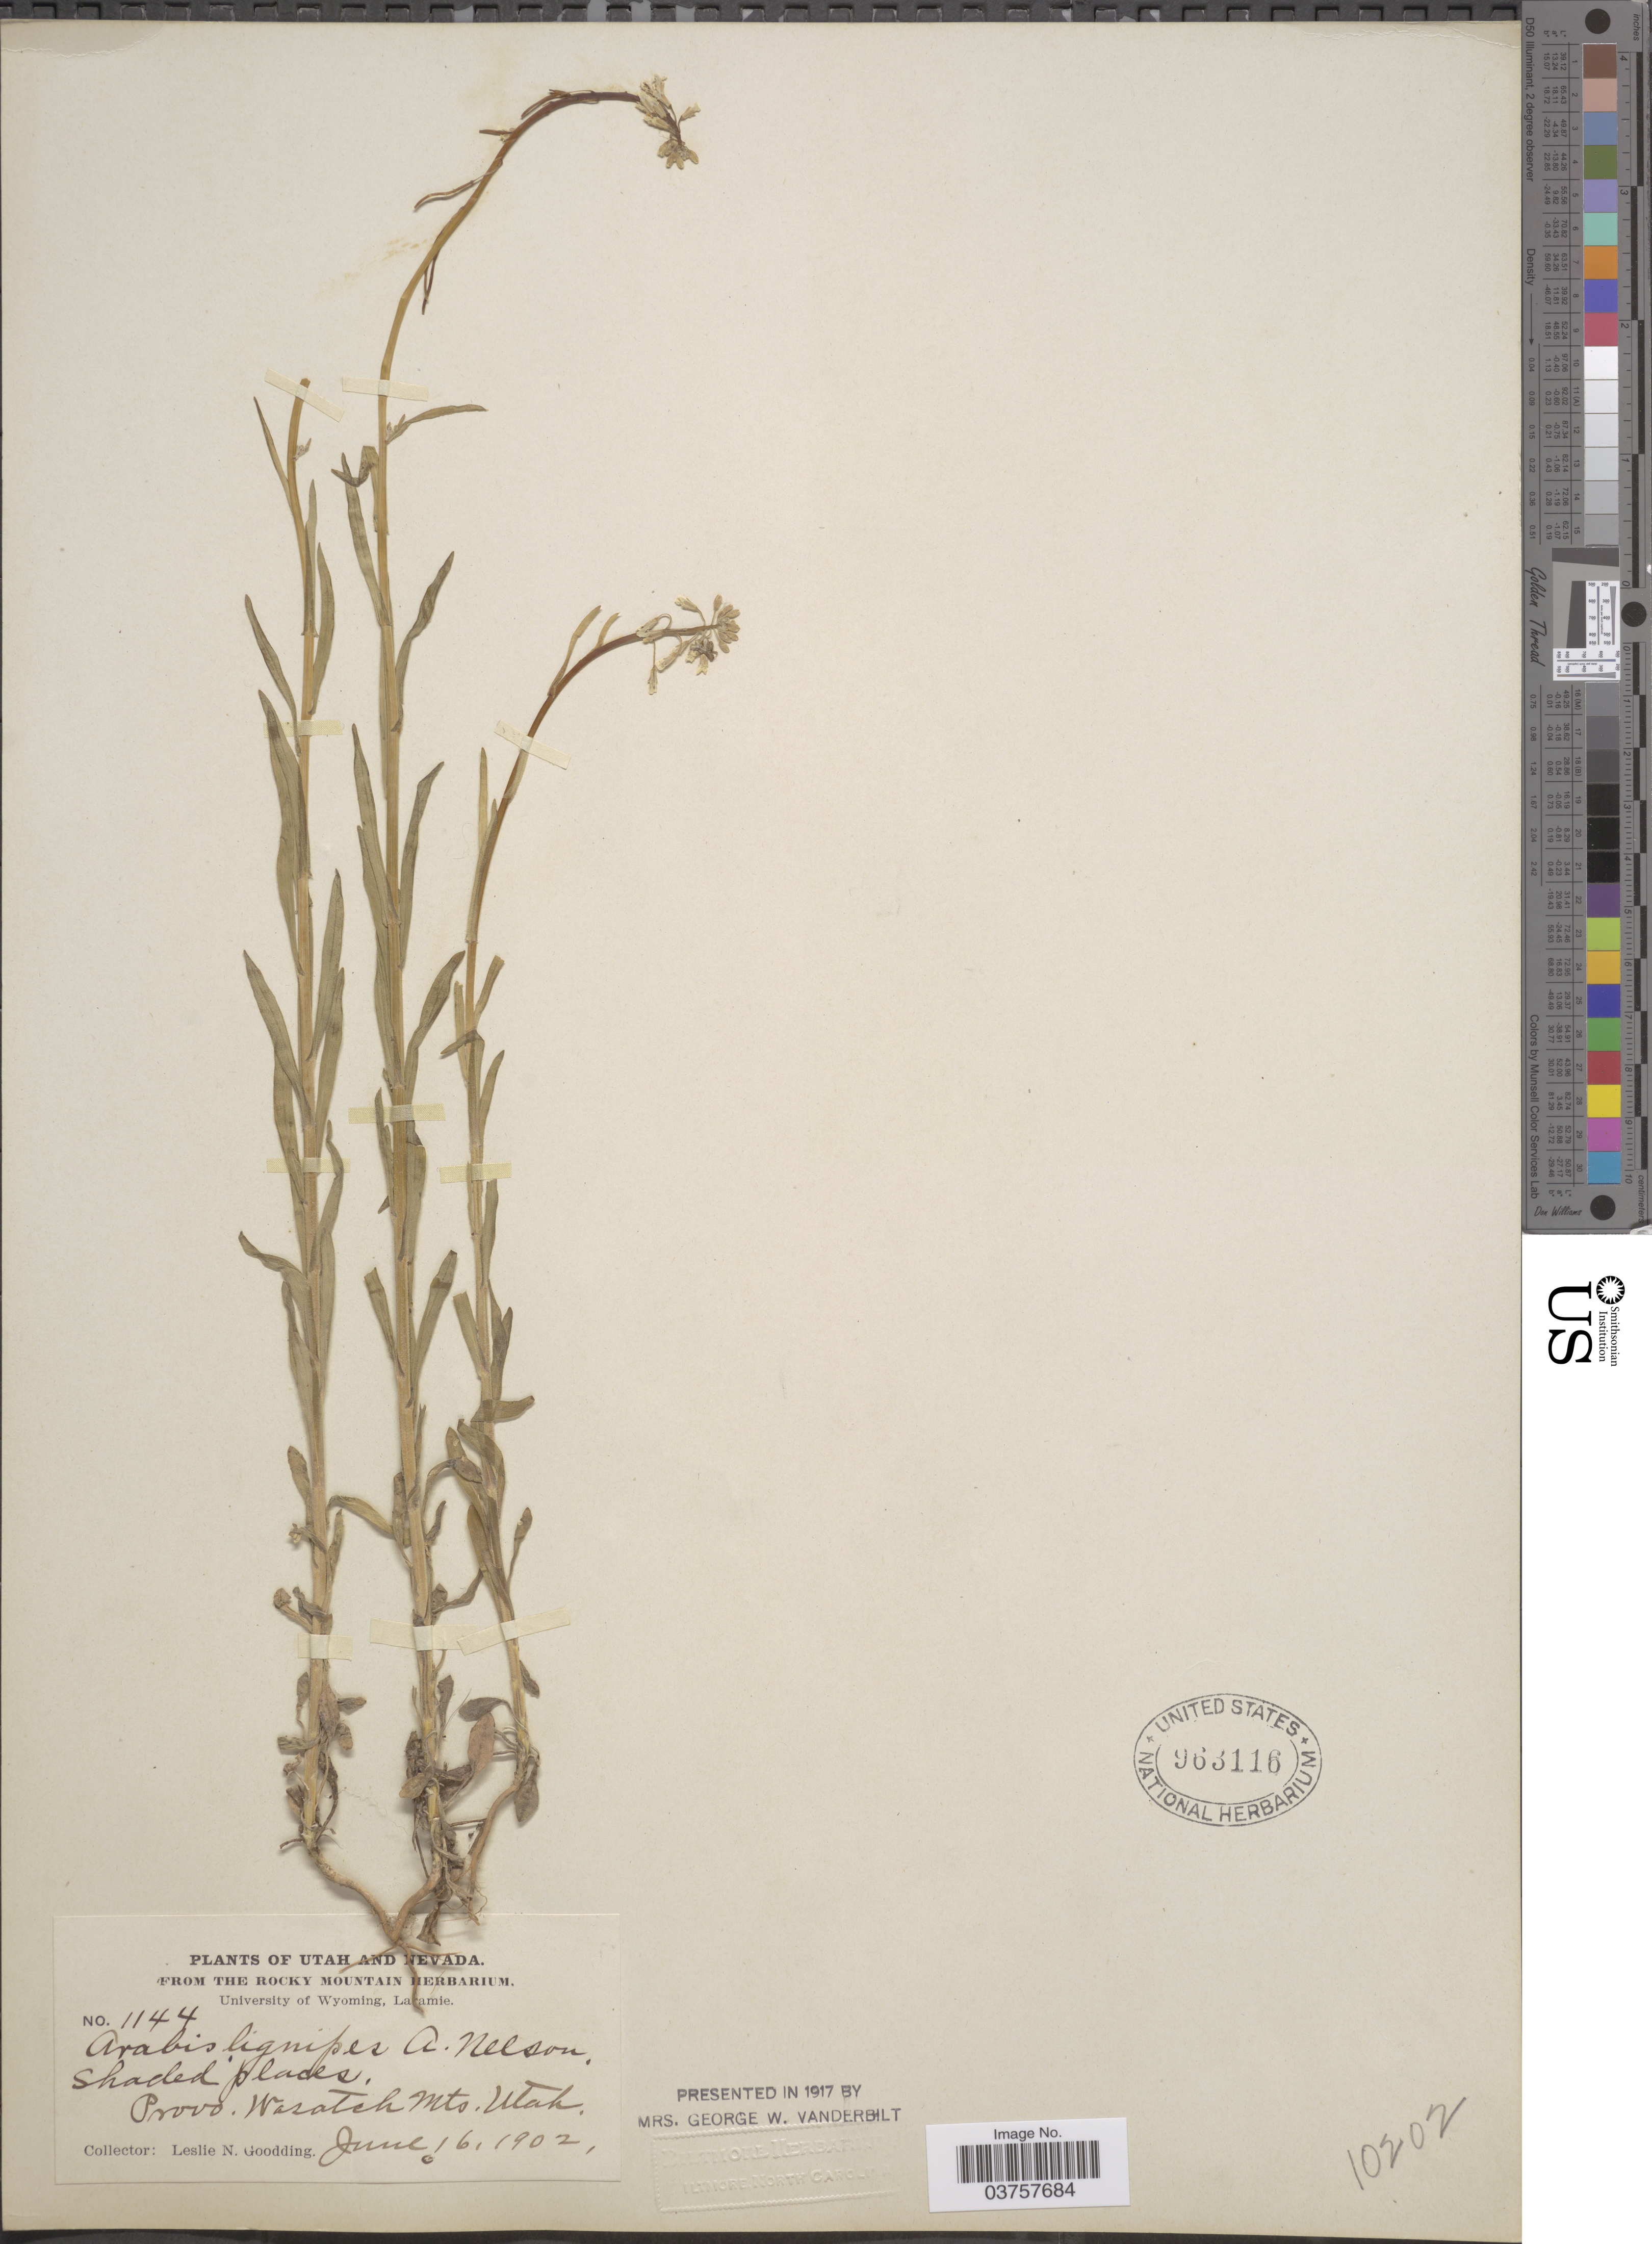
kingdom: Plantae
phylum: Tracheophyta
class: Magnoliopsida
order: Brassicales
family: Brassicaceae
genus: Arabis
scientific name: Arabis holboellii var. retrofracta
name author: Rydb.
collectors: L. N. Goodding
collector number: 1144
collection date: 1902-06-16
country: United States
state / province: Utah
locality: Provo. Wasatch Mts.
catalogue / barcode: US 963116